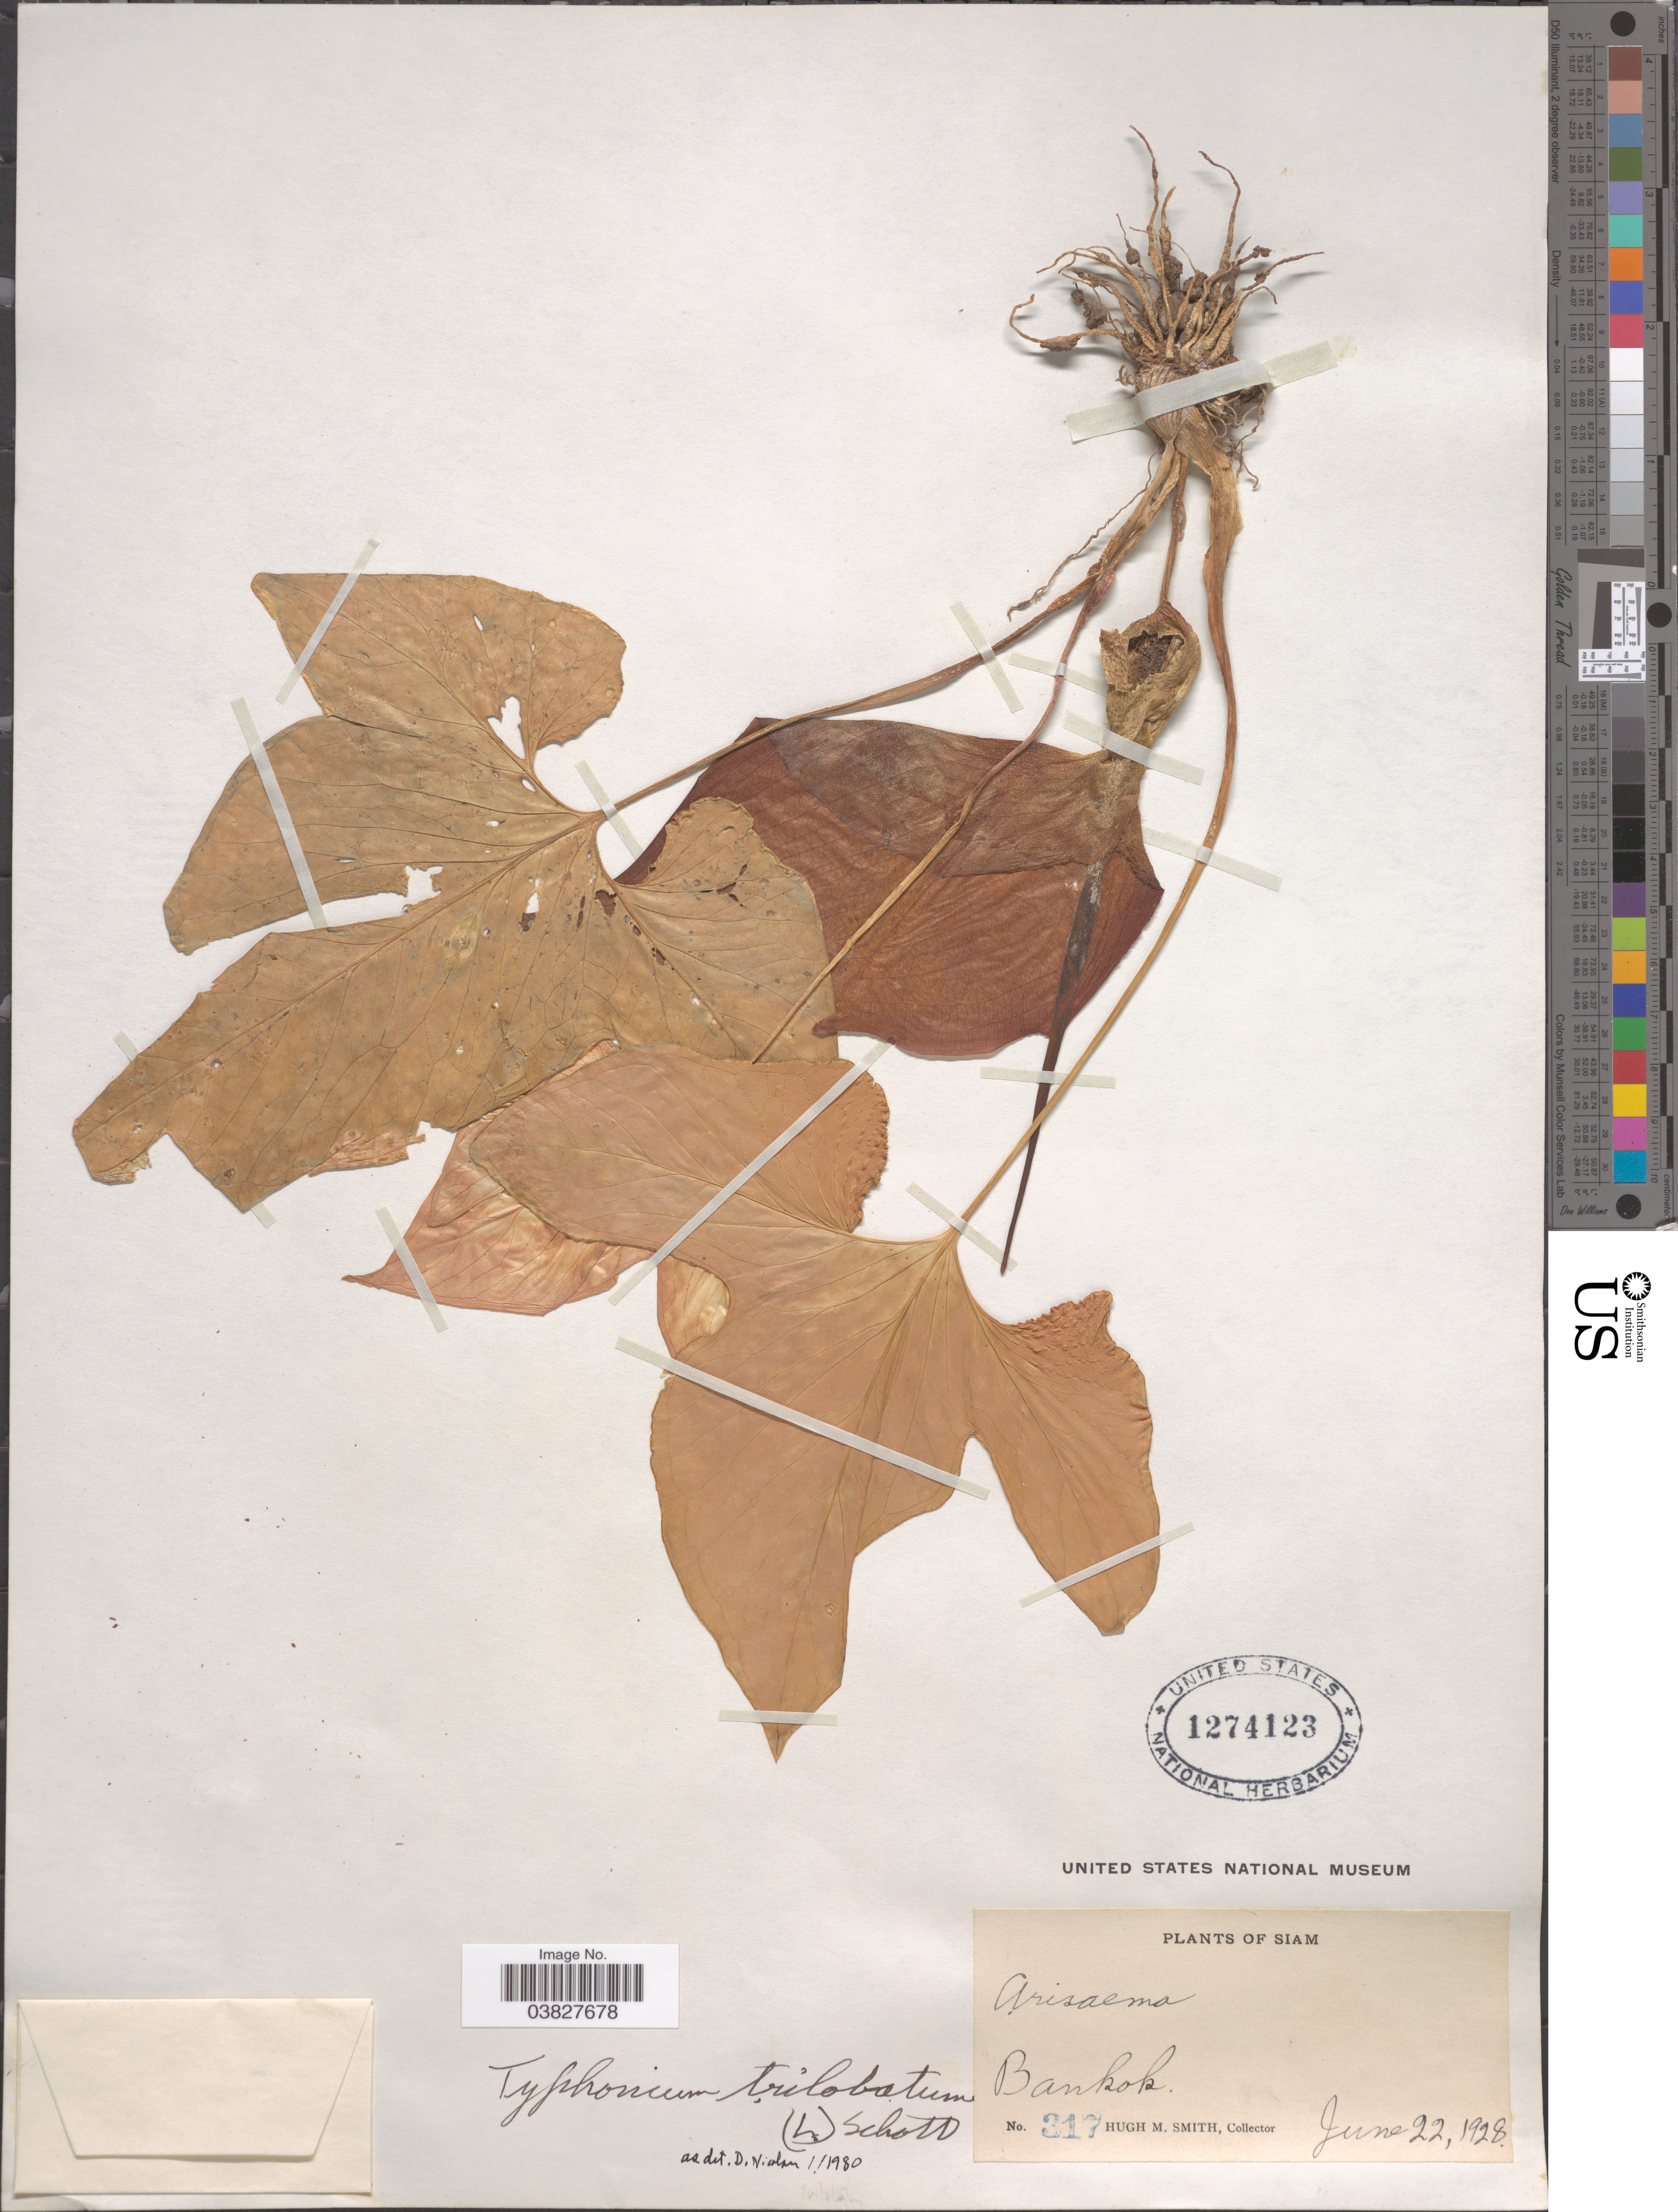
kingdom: Plantae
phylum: Tracheophyta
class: Liliopsida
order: Alismatales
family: Araceae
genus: Typhonium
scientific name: Typhonium trilobatum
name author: (L.) Schott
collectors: H. M. Smith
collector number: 317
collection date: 1928-06-22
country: Thailand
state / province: Bangkok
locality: Siam. Bankok.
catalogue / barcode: US 1274123